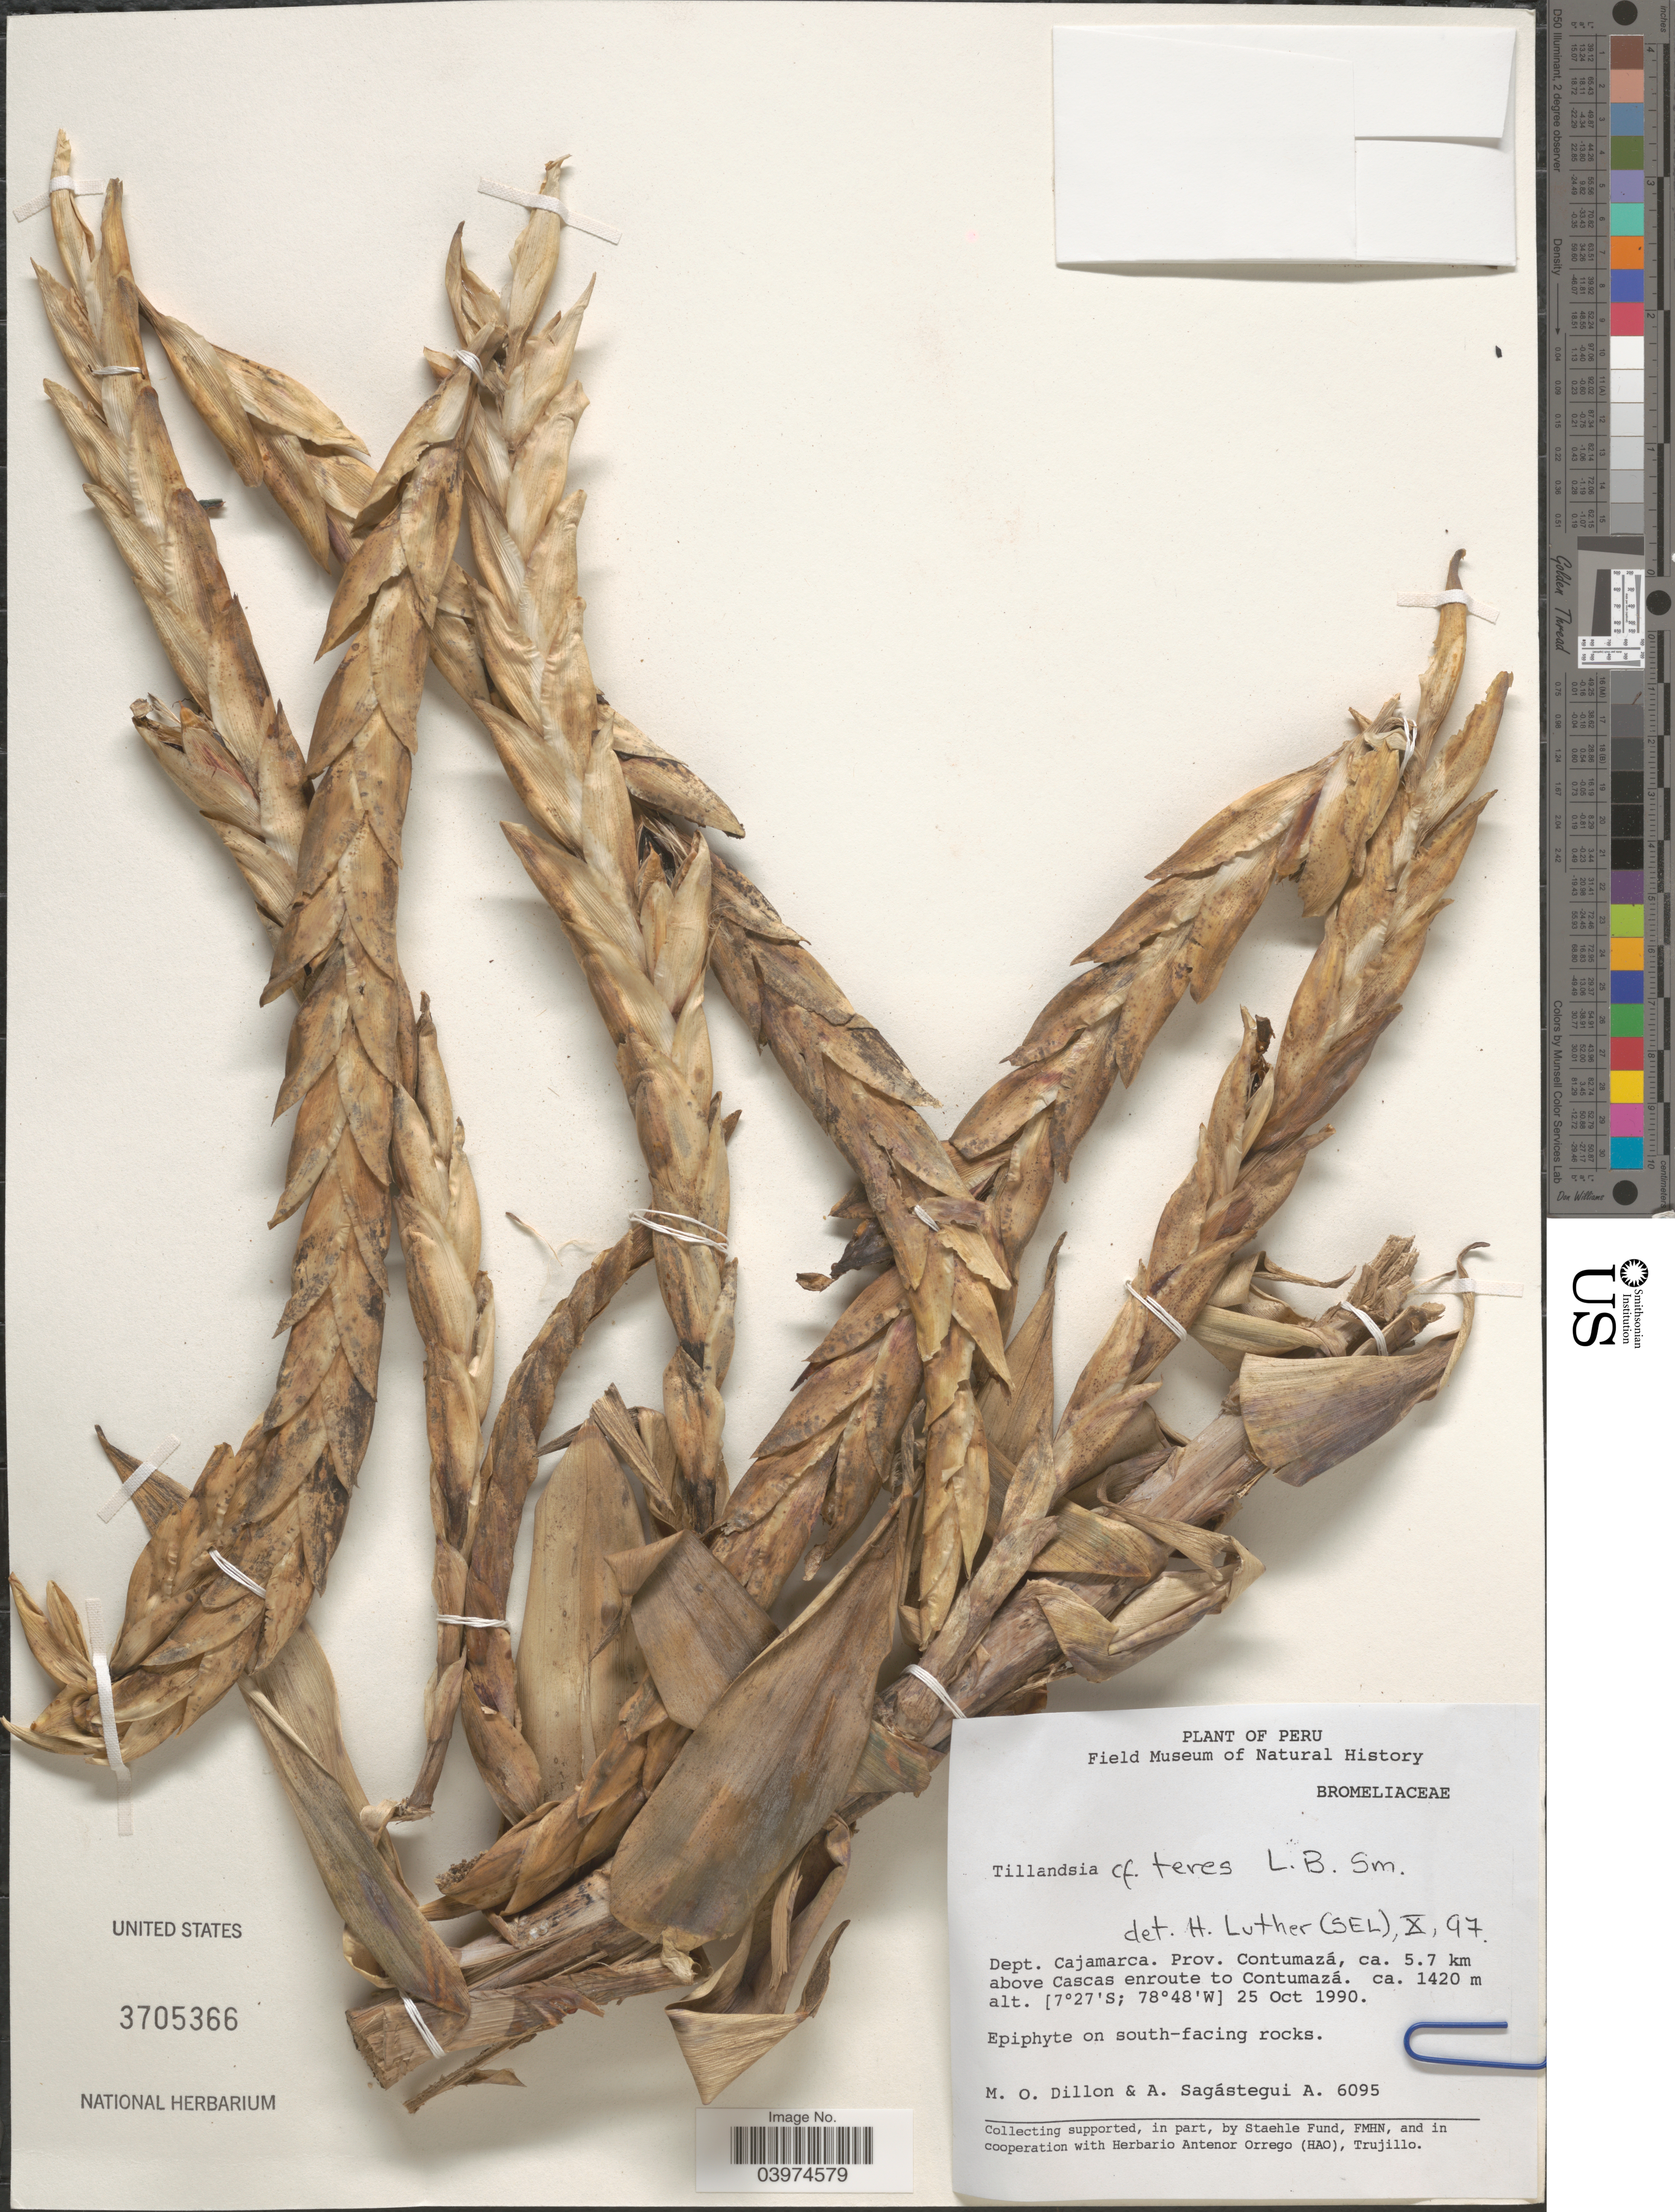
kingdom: Plantae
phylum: Tracheophyta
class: Liliopsida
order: Poales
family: Bromeliaceae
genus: Tillandsia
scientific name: Tillandsia teres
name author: L.B. Sm.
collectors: M. O. Dillon & A. Sagástegui A.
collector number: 6095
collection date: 1990-10-25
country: Peru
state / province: Cajamarca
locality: Dept. Cajamarca. Prov. Contumazá, ca. 5.7 km above Cascas enroute to Contumazá.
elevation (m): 1420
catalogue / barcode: US 3705366